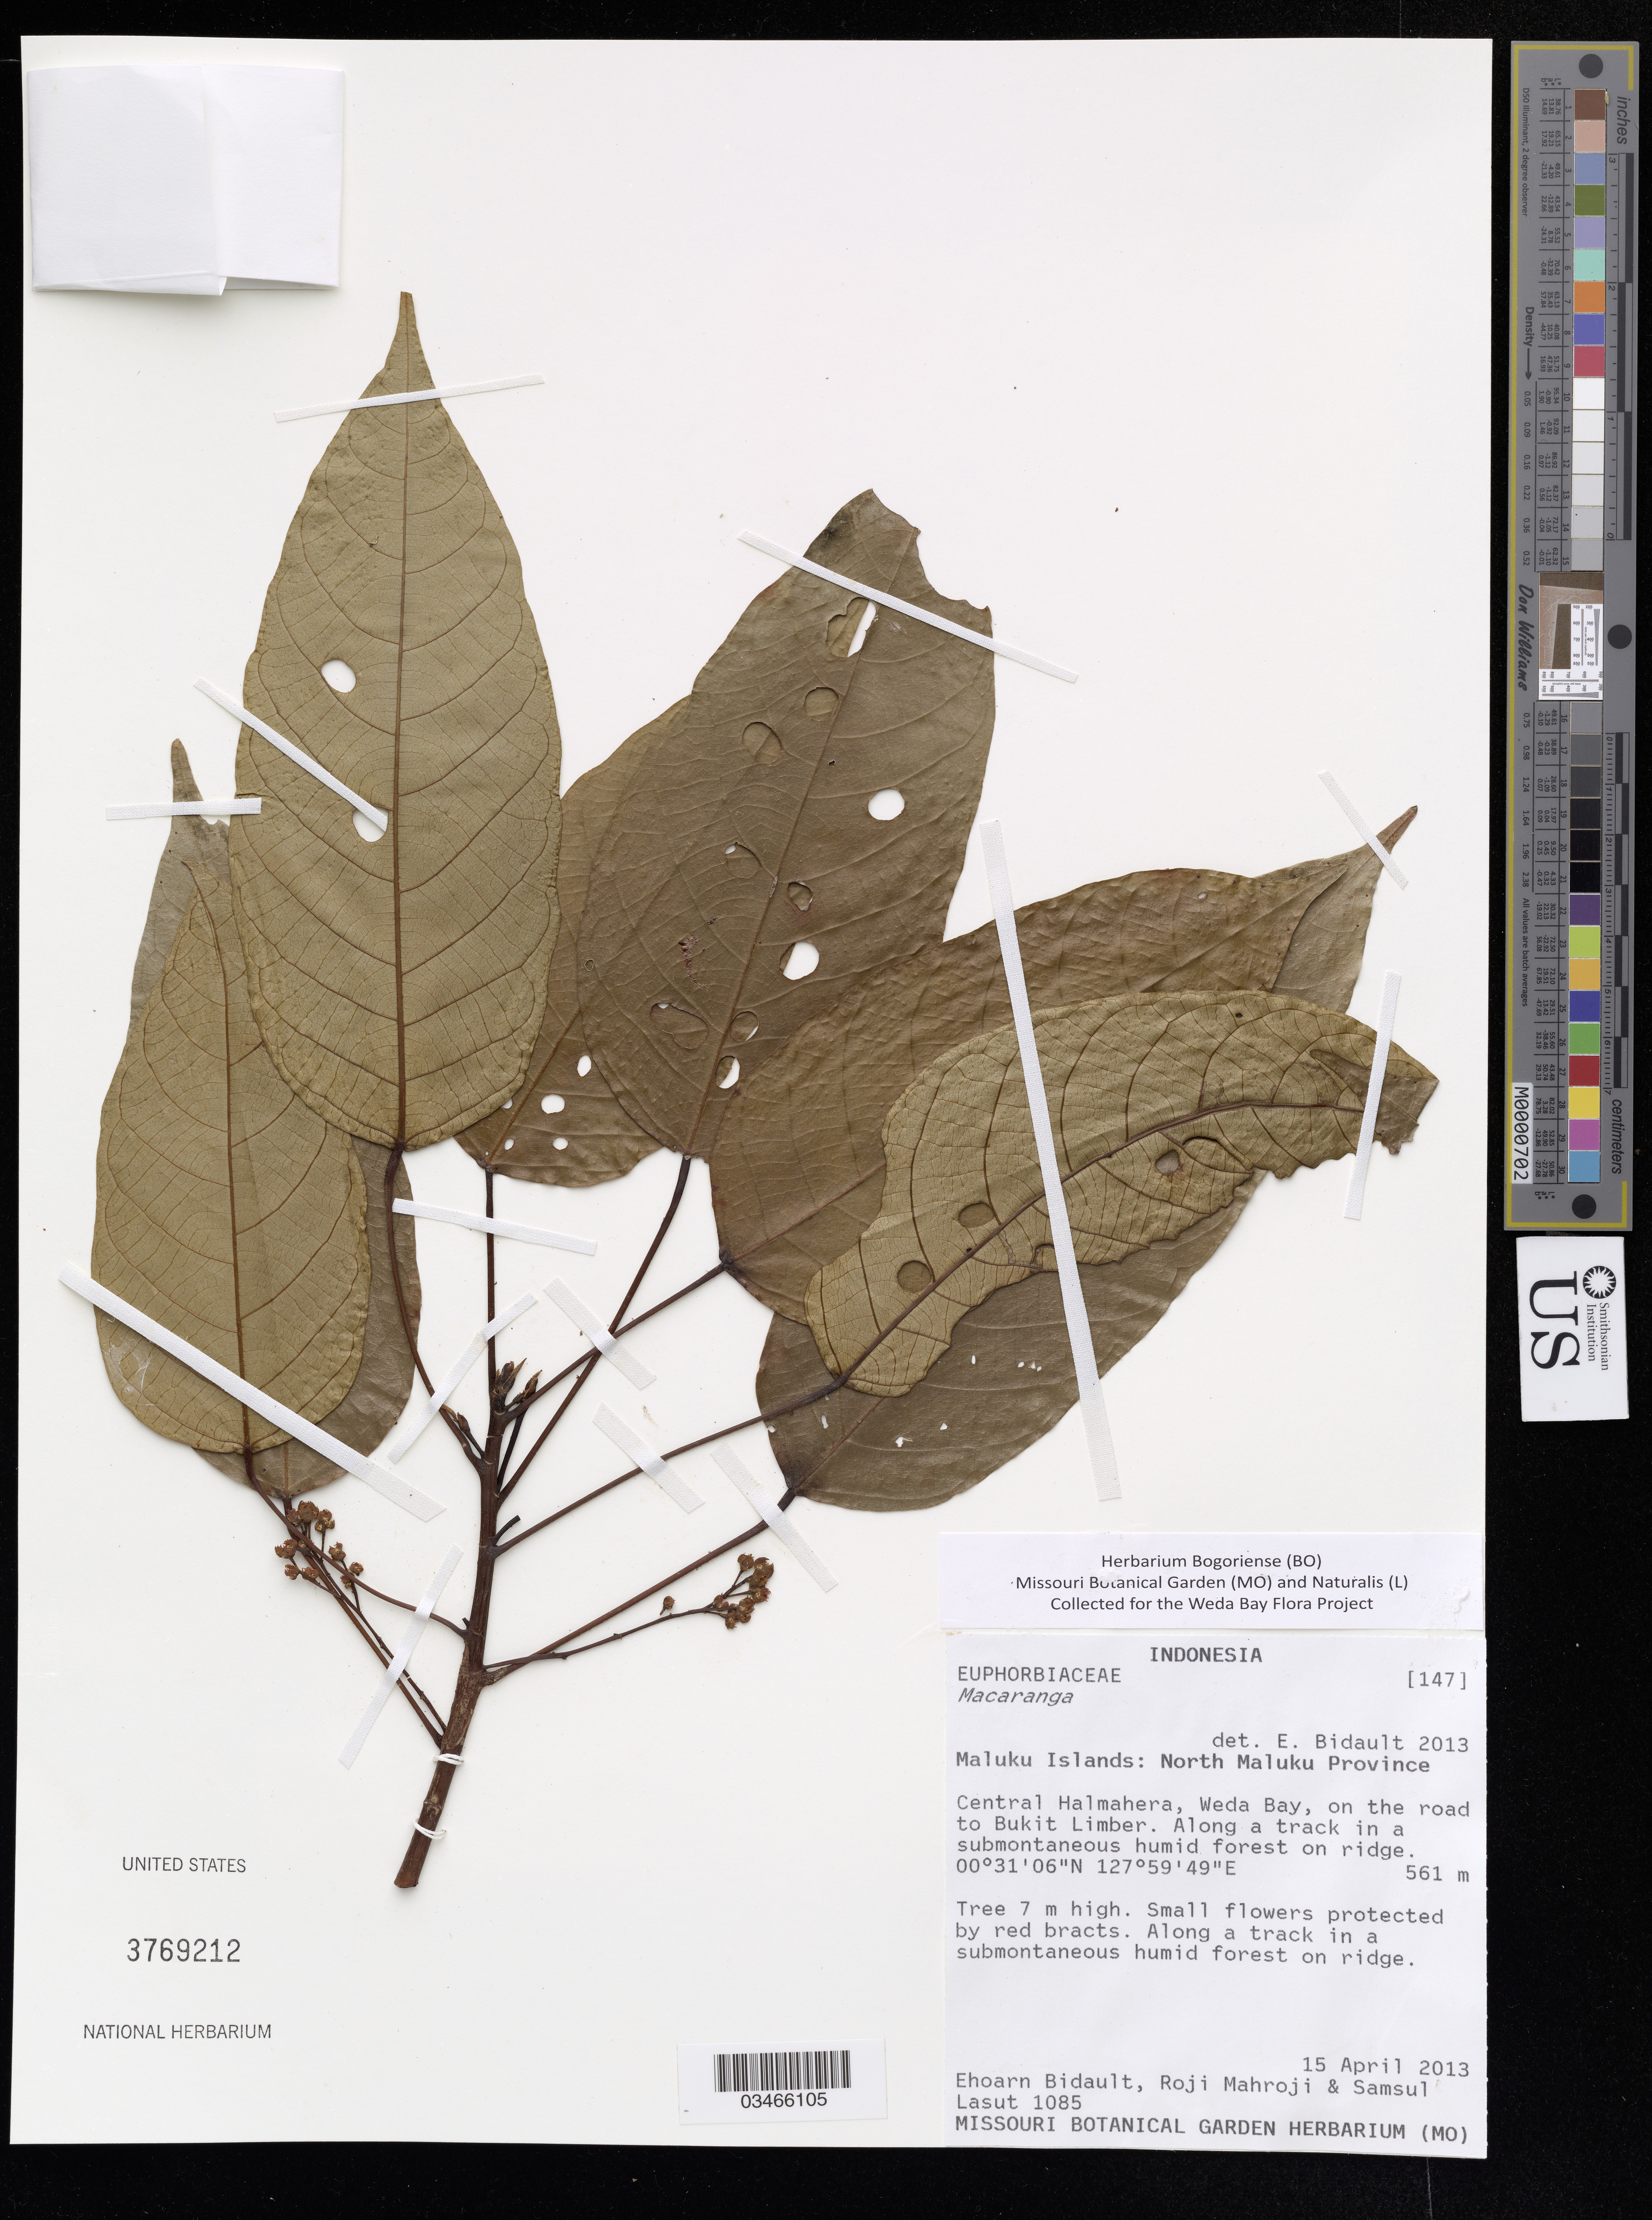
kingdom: Plantae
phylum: Tracheophyta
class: Magnoliopsida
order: Malpighiales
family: Euphorbiaceae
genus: Macaranga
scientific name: Macaranga sp.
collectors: E. Bidault, R. Mahroji & S. Lasut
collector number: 1085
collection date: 2013-04-15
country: Indonesia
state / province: Maluku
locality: North Maluku Province. Central Halmahera, Weda Bay, on the road to Bukit Limber.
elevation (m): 561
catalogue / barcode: US 3769212